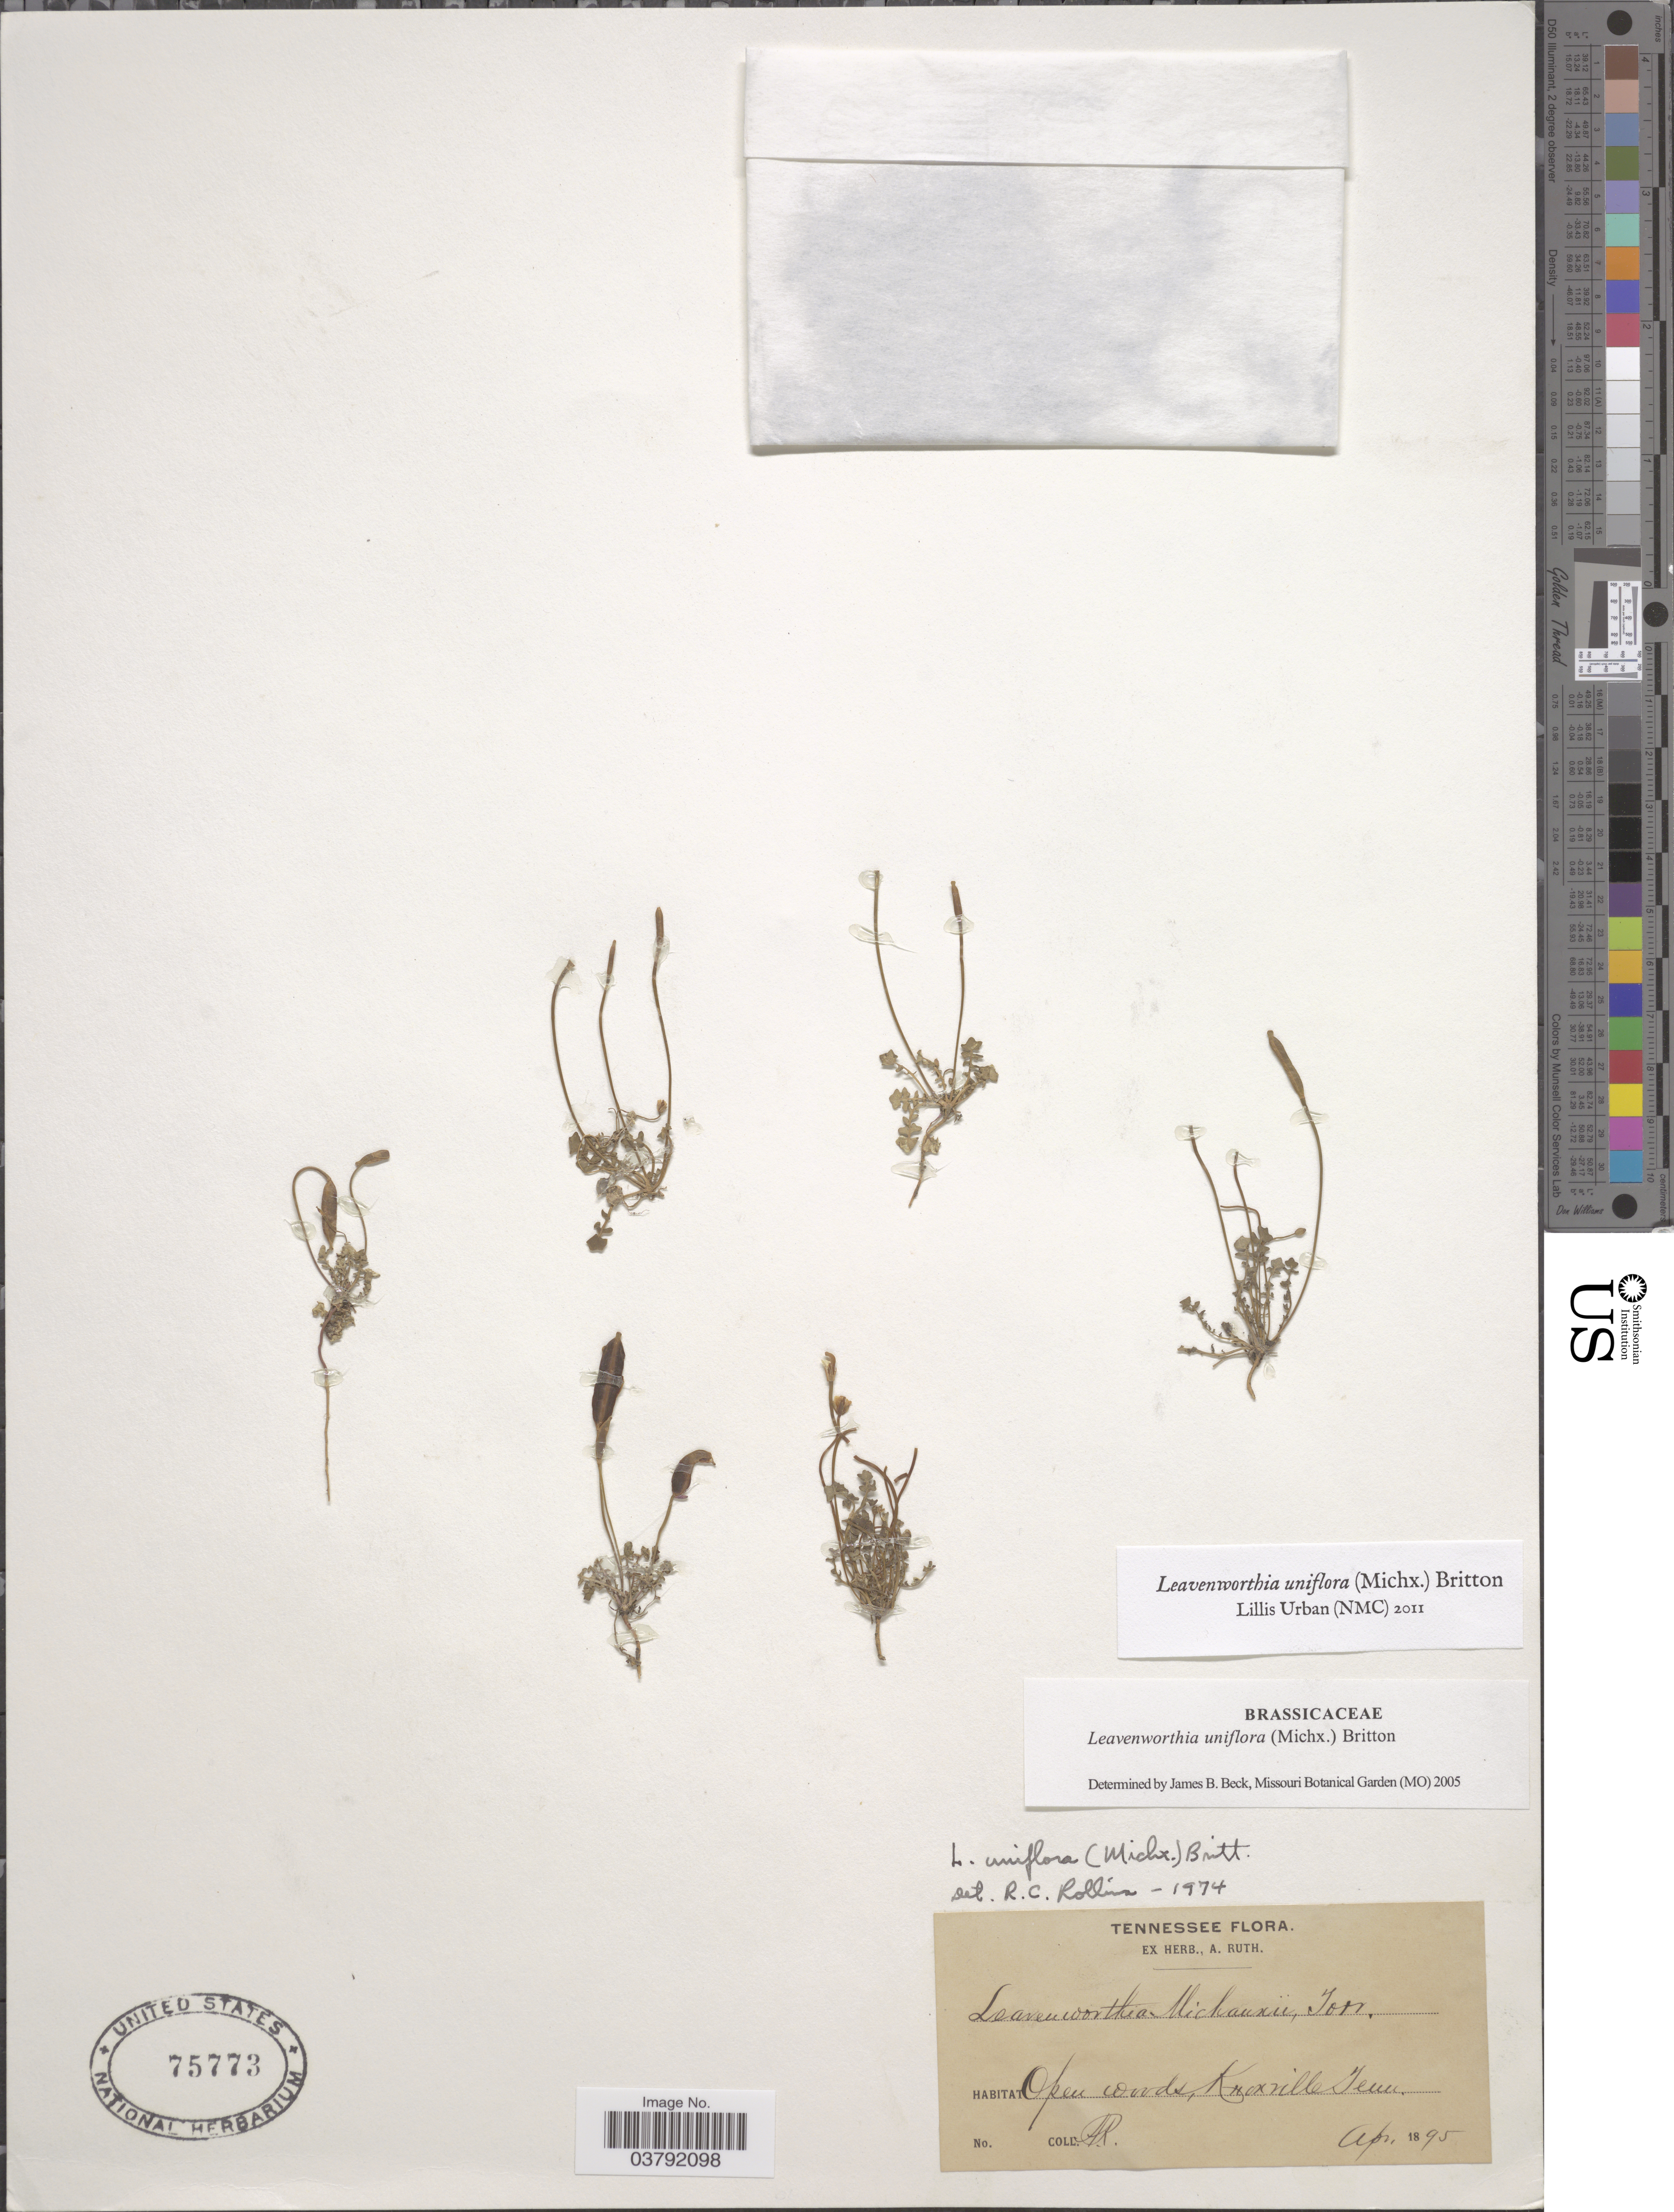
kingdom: Plantae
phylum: Tracheophyta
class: Magnoliopsida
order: Brassicales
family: Brassicaceae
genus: Leavenworthia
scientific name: Leavenworthia uniflora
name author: (Michx.) Britton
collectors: A. Ruth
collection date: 1895-04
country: United States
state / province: Tennessee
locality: Knoxville.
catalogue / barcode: US 75773